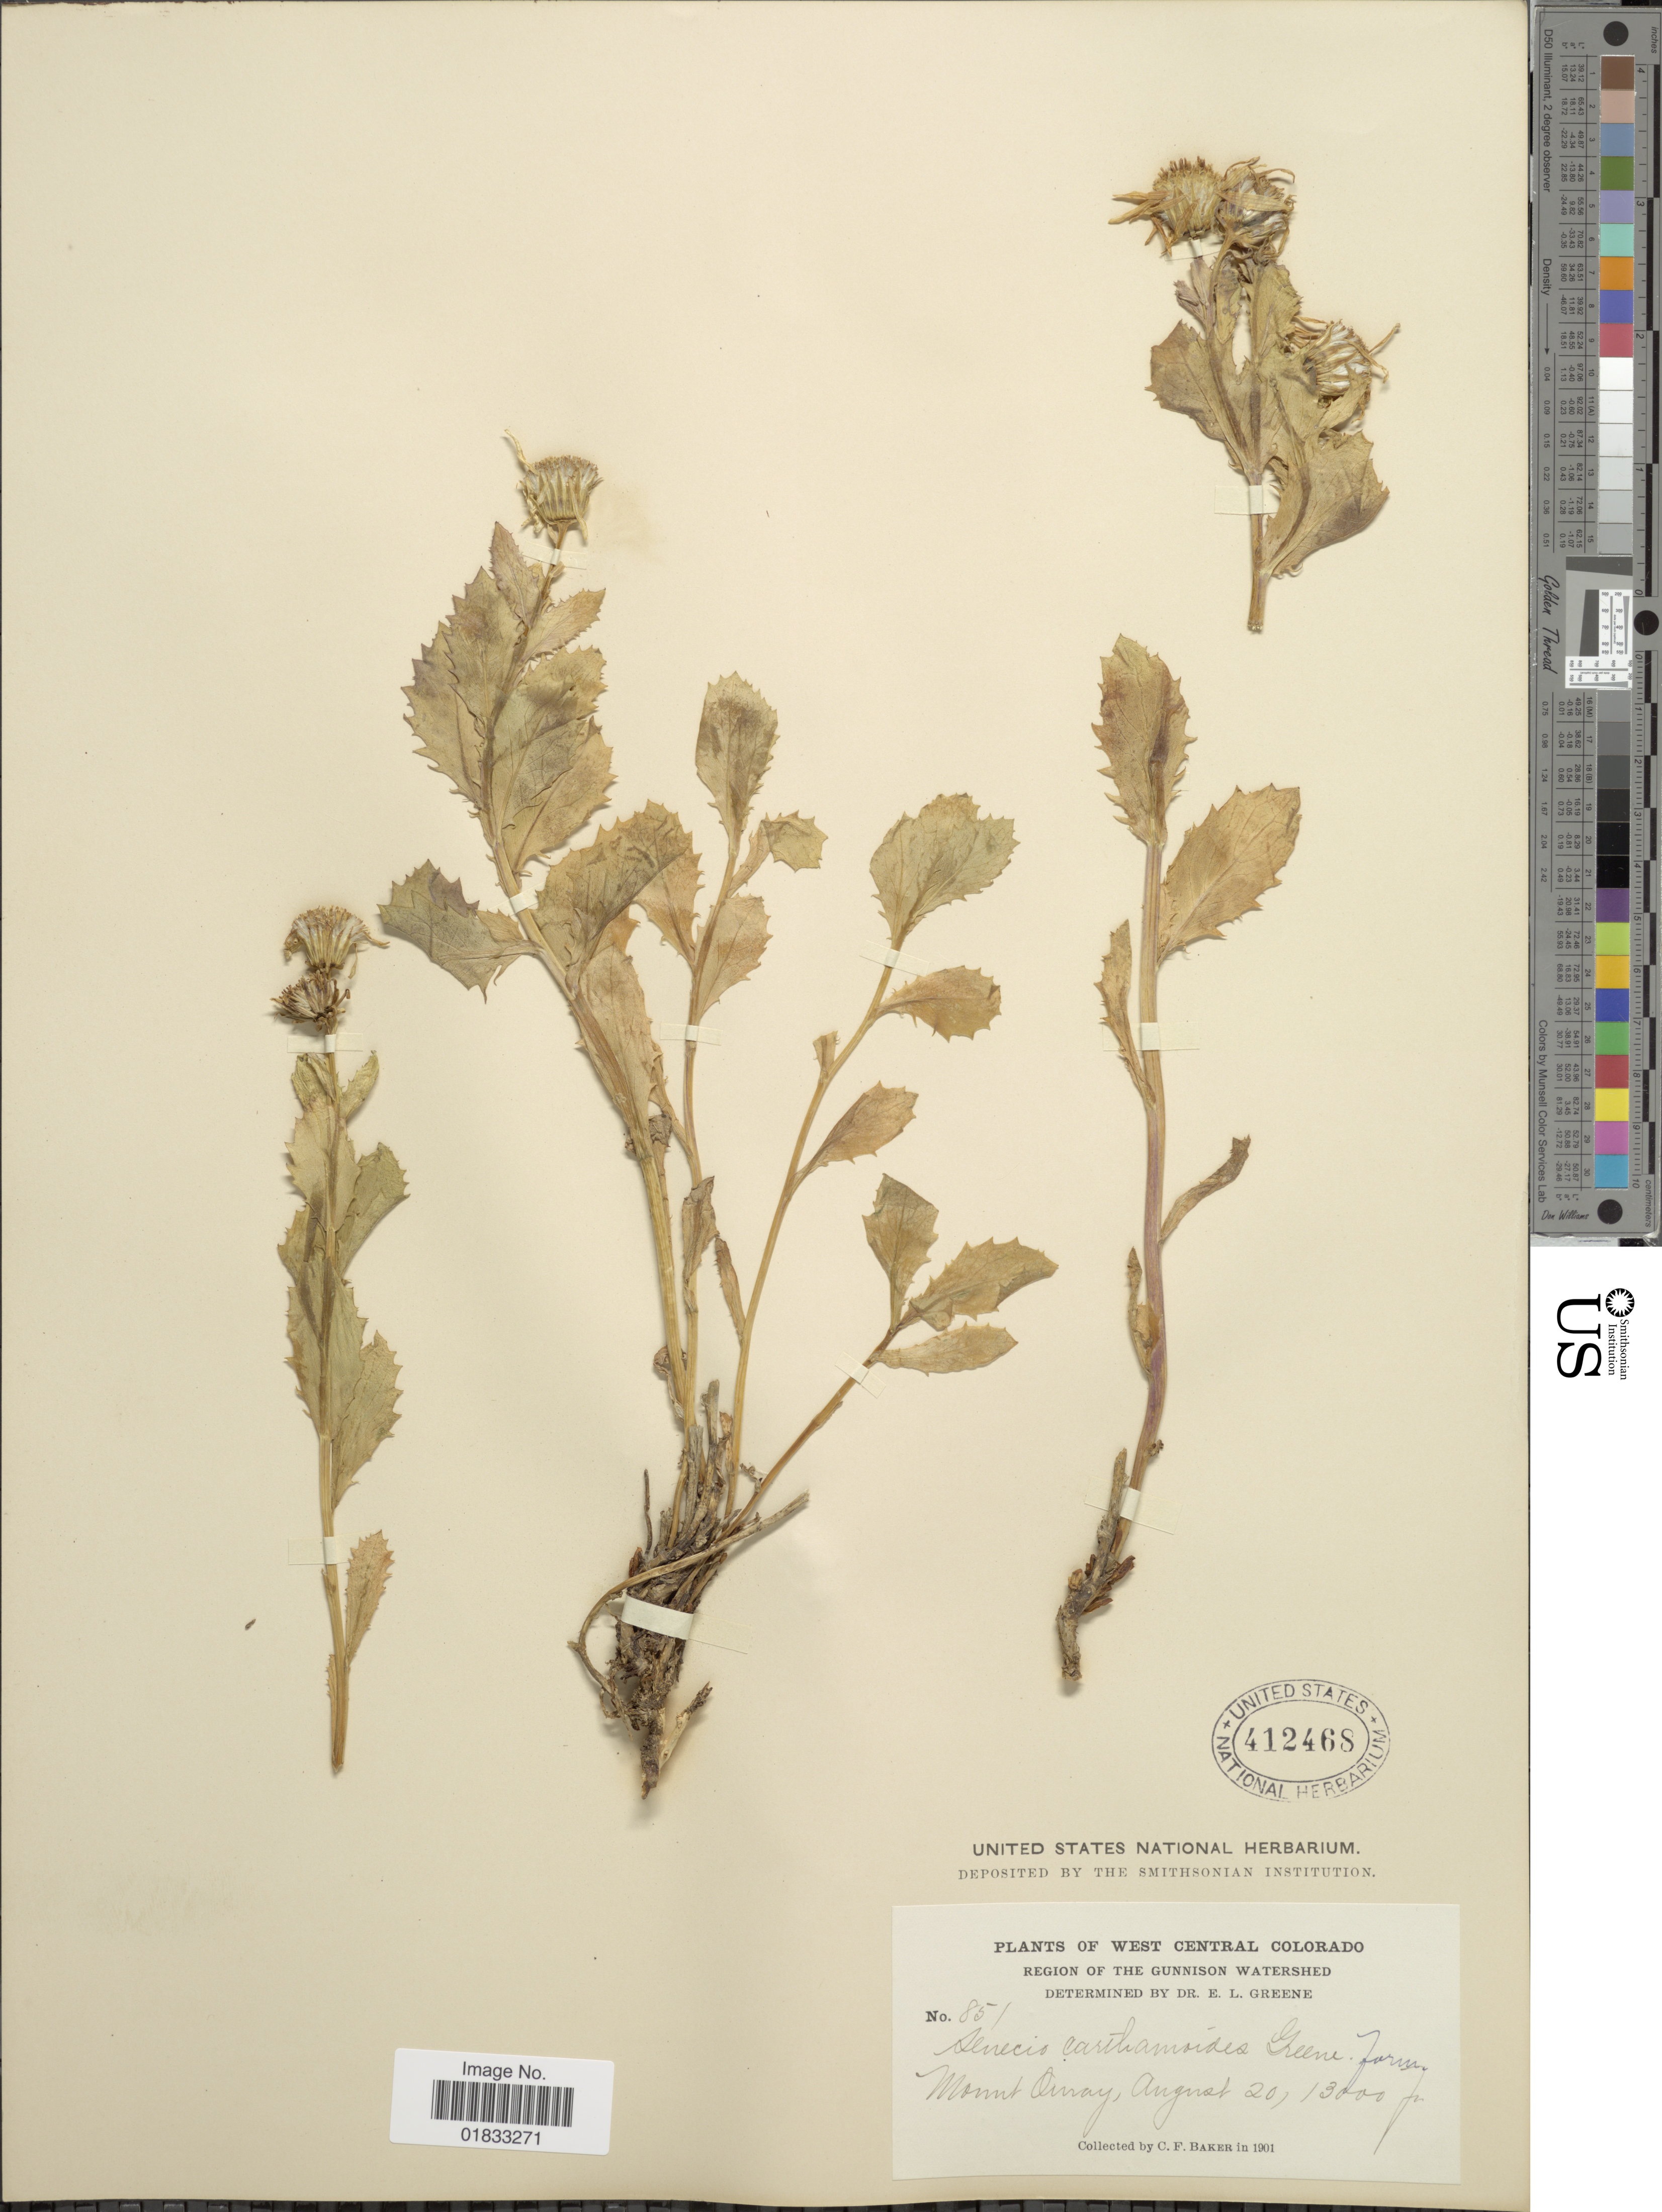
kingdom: Plantae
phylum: Tracheophyta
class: Magnoliopsida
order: Asterales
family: Asteraceae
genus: Senecio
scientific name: Senecio fremontii var. blitoides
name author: (Greene) Cronq.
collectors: C. F. Baker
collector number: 851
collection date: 1901-08-20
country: United States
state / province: Colorado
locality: West Central Colorado, Region of the Gunnison Watershed, Mount Ouray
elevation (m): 3962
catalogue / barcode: US 412468